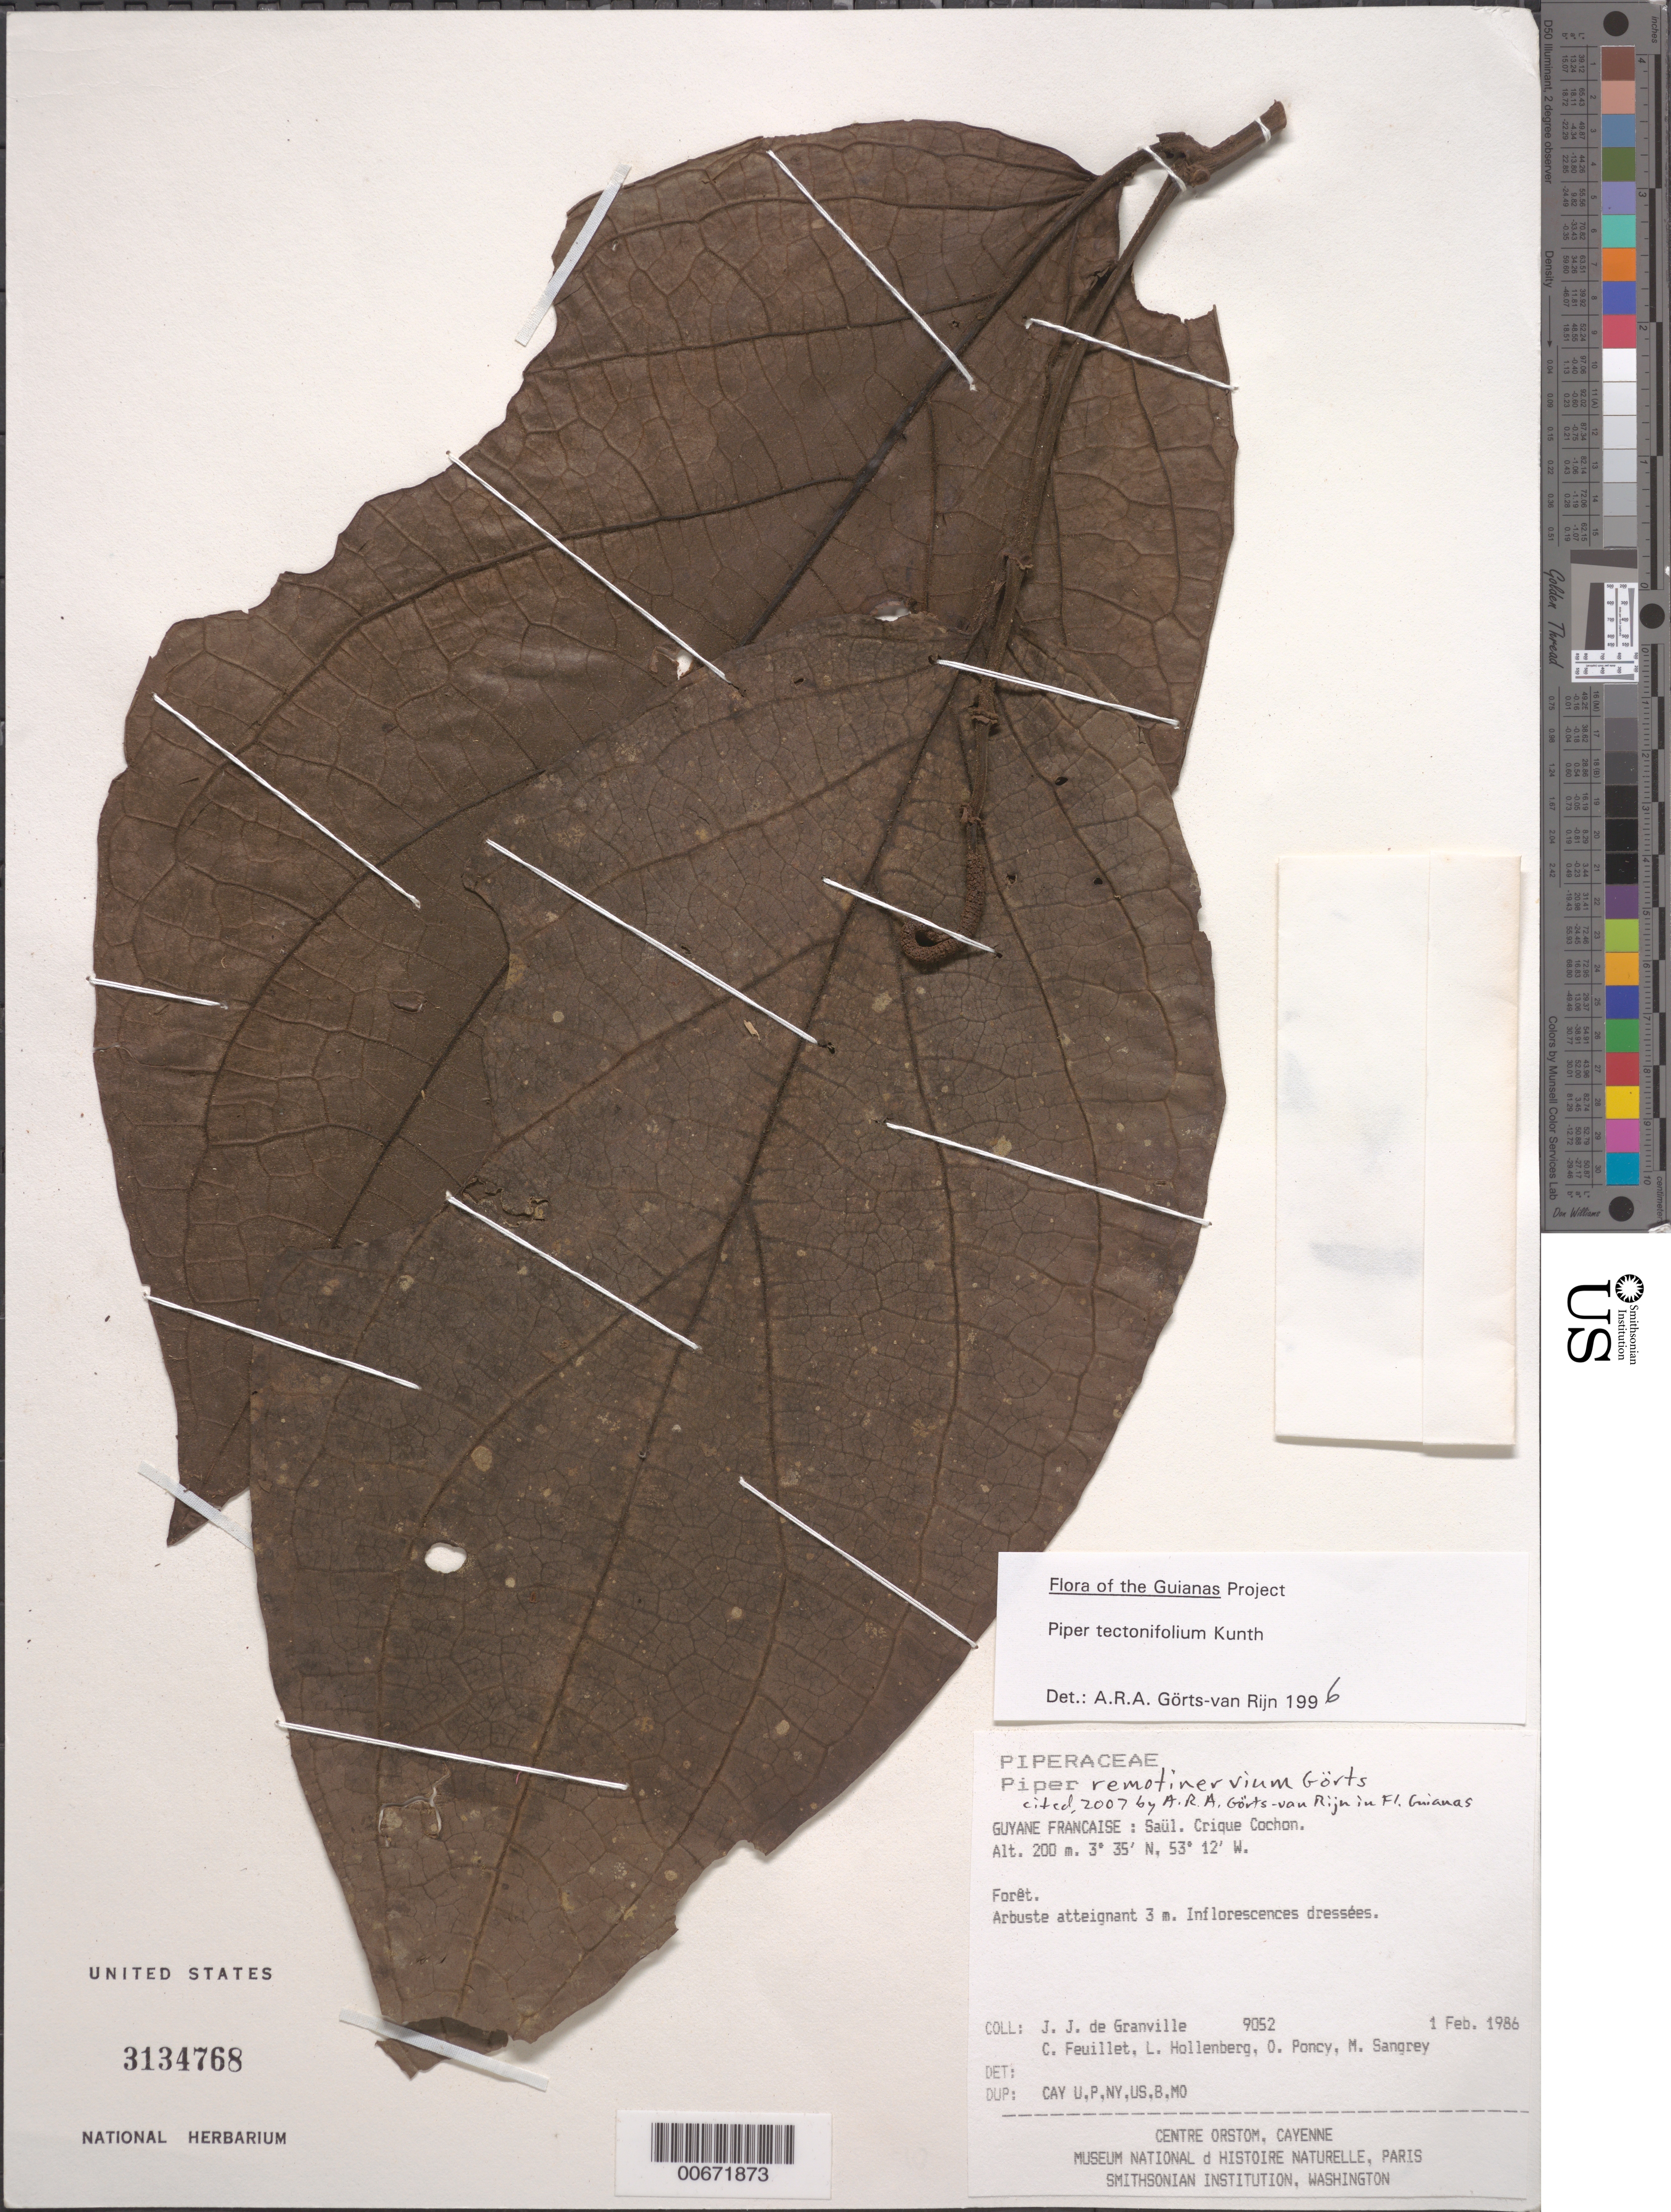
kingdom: Plantae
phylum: Tracheophyta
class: Magnoliopsida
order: Piperales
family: Piperaceae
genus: Piper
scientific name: Piper tectoniifolium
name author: Kunth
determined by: Görts-van Rijn, A. R. A.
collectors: J.-J. de Granville, C. Feuillet, L. Hollenberg, O. Poncy & M. S. Sangrey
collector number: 9052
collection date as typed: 1-Feb-86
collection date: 1986-02-01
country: French Guiana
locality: Saül, Crique Cochon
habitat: Forêt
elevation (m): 200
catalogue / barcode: US 3134768